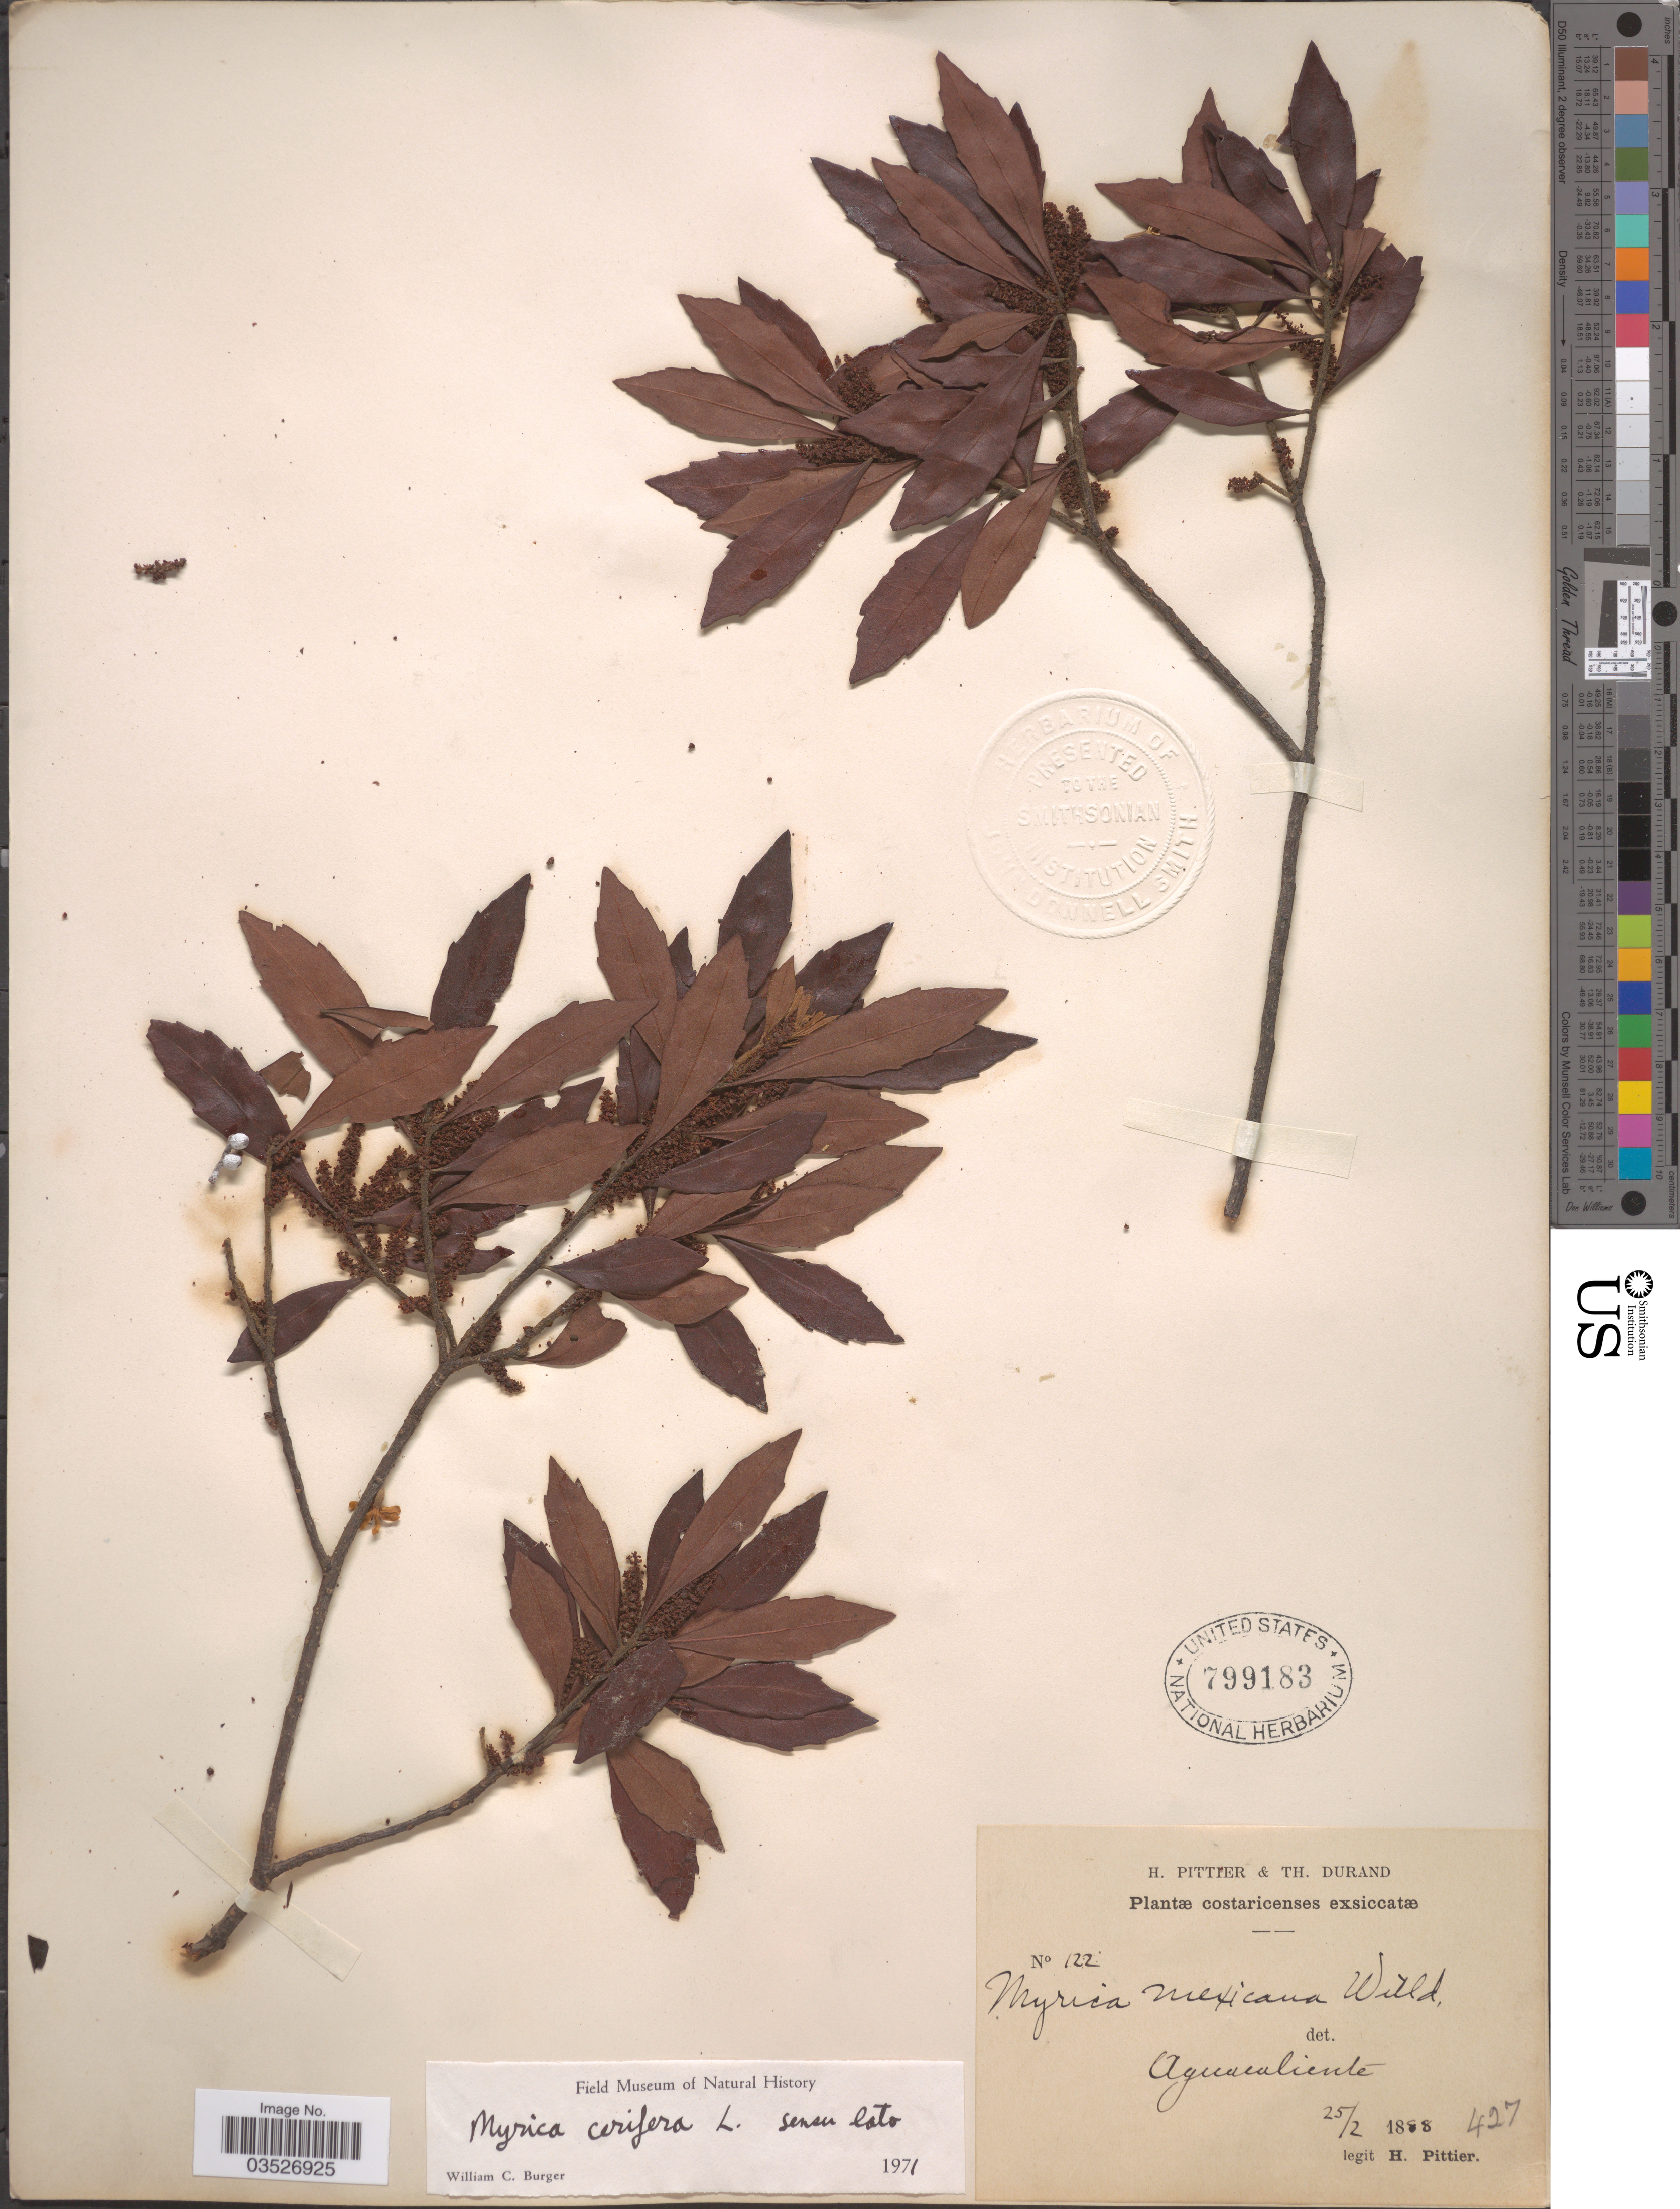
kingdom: Plantae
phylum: Tracheophyta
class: Magnoliopsida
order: Fagales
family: Myricaceae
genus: Morella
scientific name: Morella cerifera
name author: (L.) Small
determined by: Strong, Mark T., (BOT), Smithsonian Institution - National Museum of Natural History (UNITED STATES)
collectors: H. F. Pittier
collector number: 122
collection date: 1888-02-25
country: Costa Rica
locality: Aguacaliente.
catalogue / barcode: US 799183